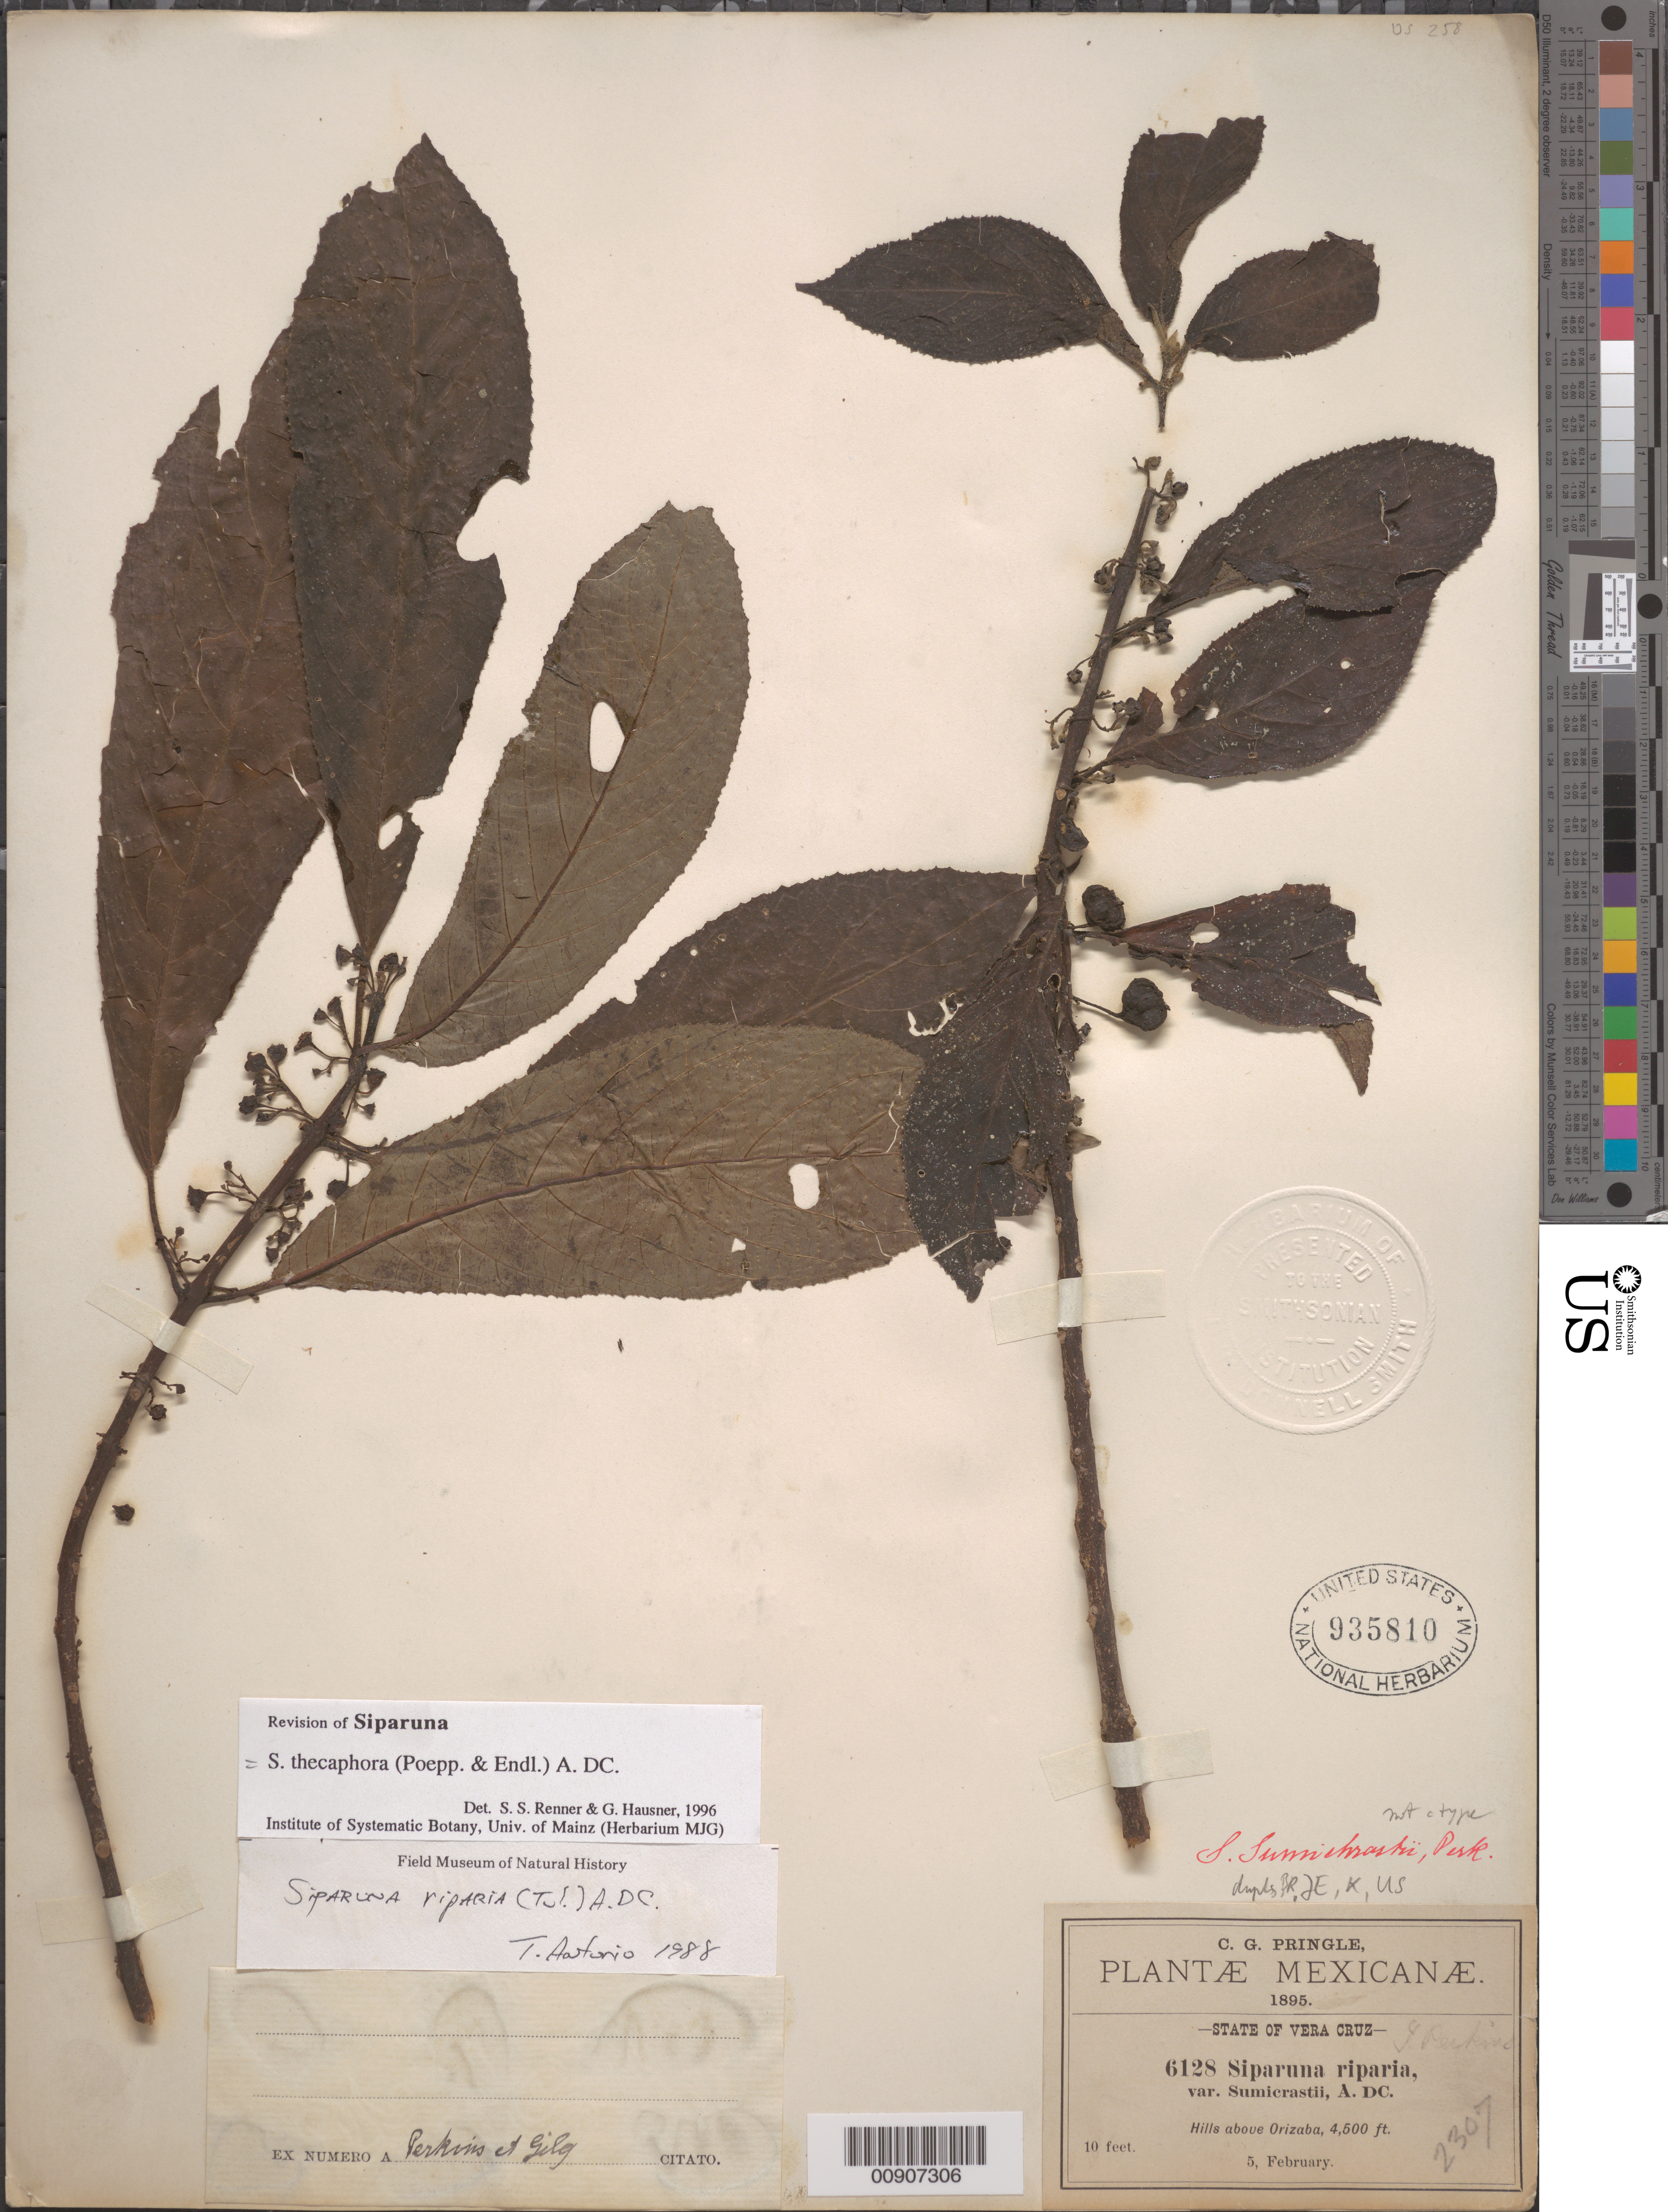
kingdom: Plantae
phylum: Tracheophyta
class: Magnoliopsida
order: Laurales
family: Siparunaceae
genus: Siparuna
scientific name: Siparuna thecaphora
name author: (Poepp. & Endl.) A. DC.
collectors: C. G. Pringle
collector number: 6128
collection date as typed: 05 Feb 1895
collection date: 1895-02-05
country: Mexico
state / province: Veracruz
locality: Hills above Orizaba, Veracruz.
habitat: Hills.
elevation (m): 1372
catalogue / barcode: US 935810